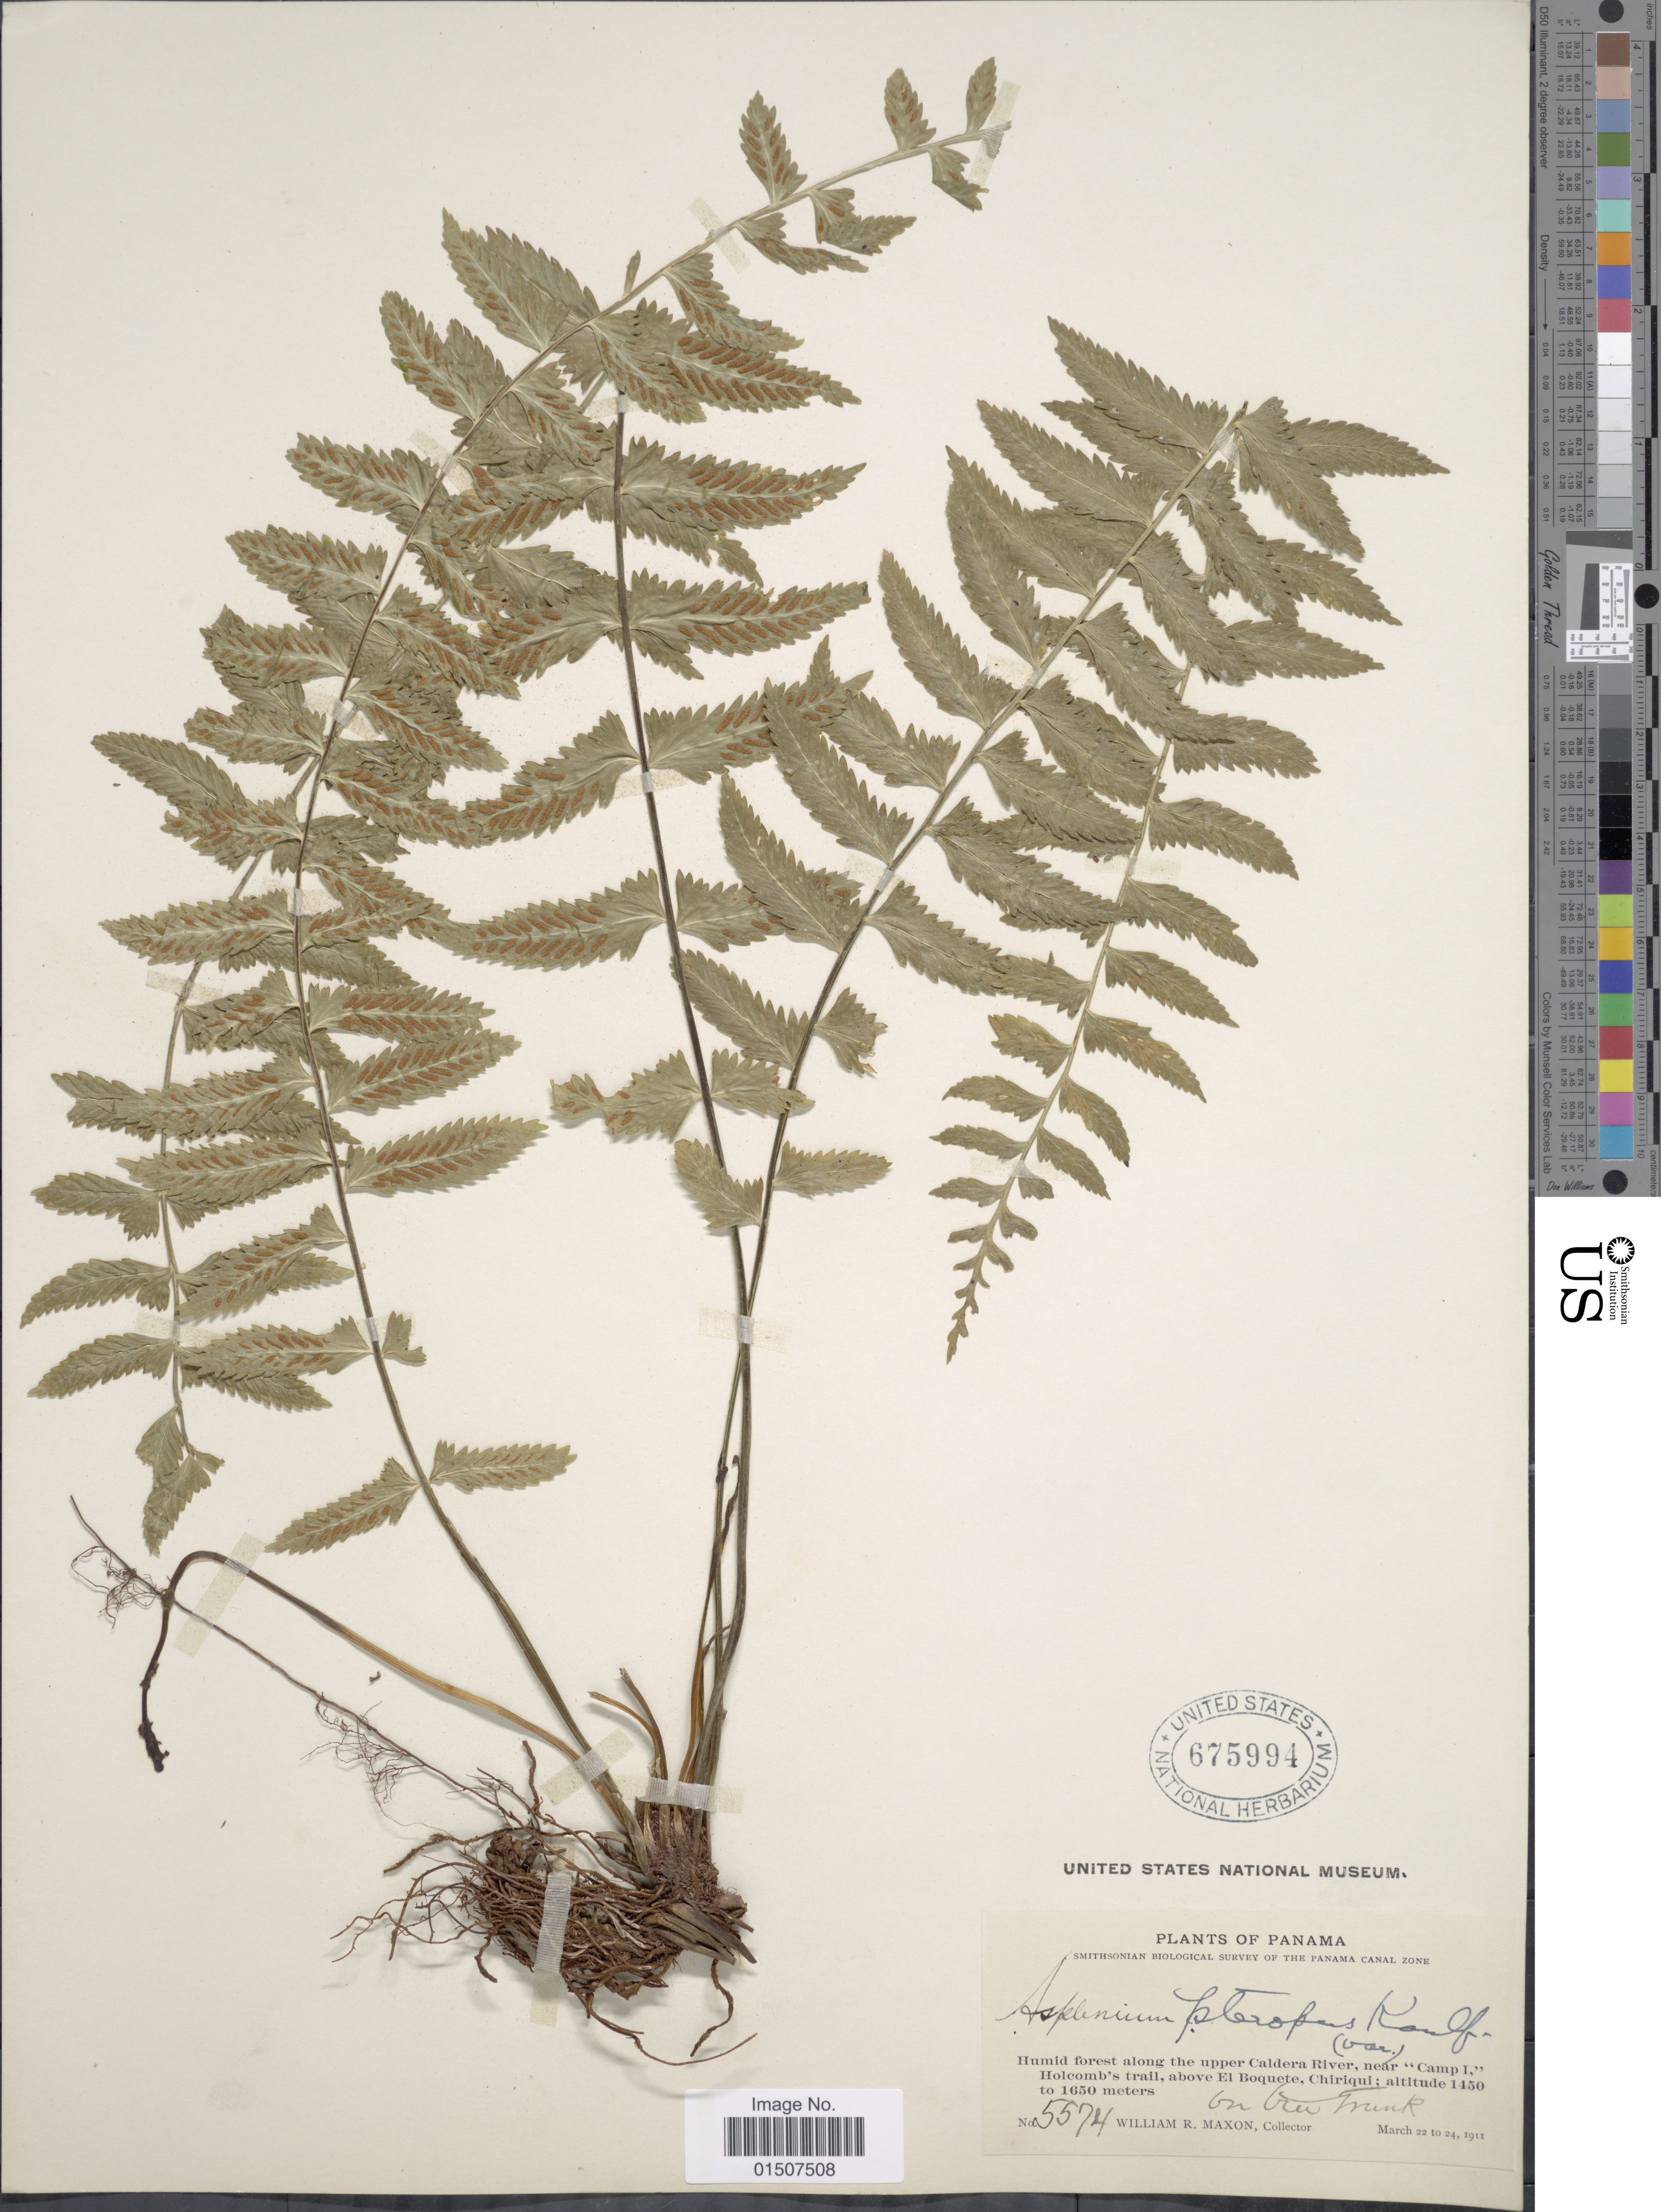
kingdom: Plantae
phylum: Tracheophyta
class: Polypodiopsida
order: Polypodiales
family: Aspleniaceae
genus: Asplenium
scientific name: Asplenium pululahuae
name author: Sodiro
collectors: W. R. Maxon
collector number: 5574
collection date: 1911-03-22/1911-03-24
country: Panama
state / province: Chiriqui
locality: Panama Canal Zone. Humid forest along the upper Caldera River, near "Camp 1, " Holcomb's trail, above El Boquete, Chirqui.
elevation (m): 1450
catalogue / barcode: US 675994